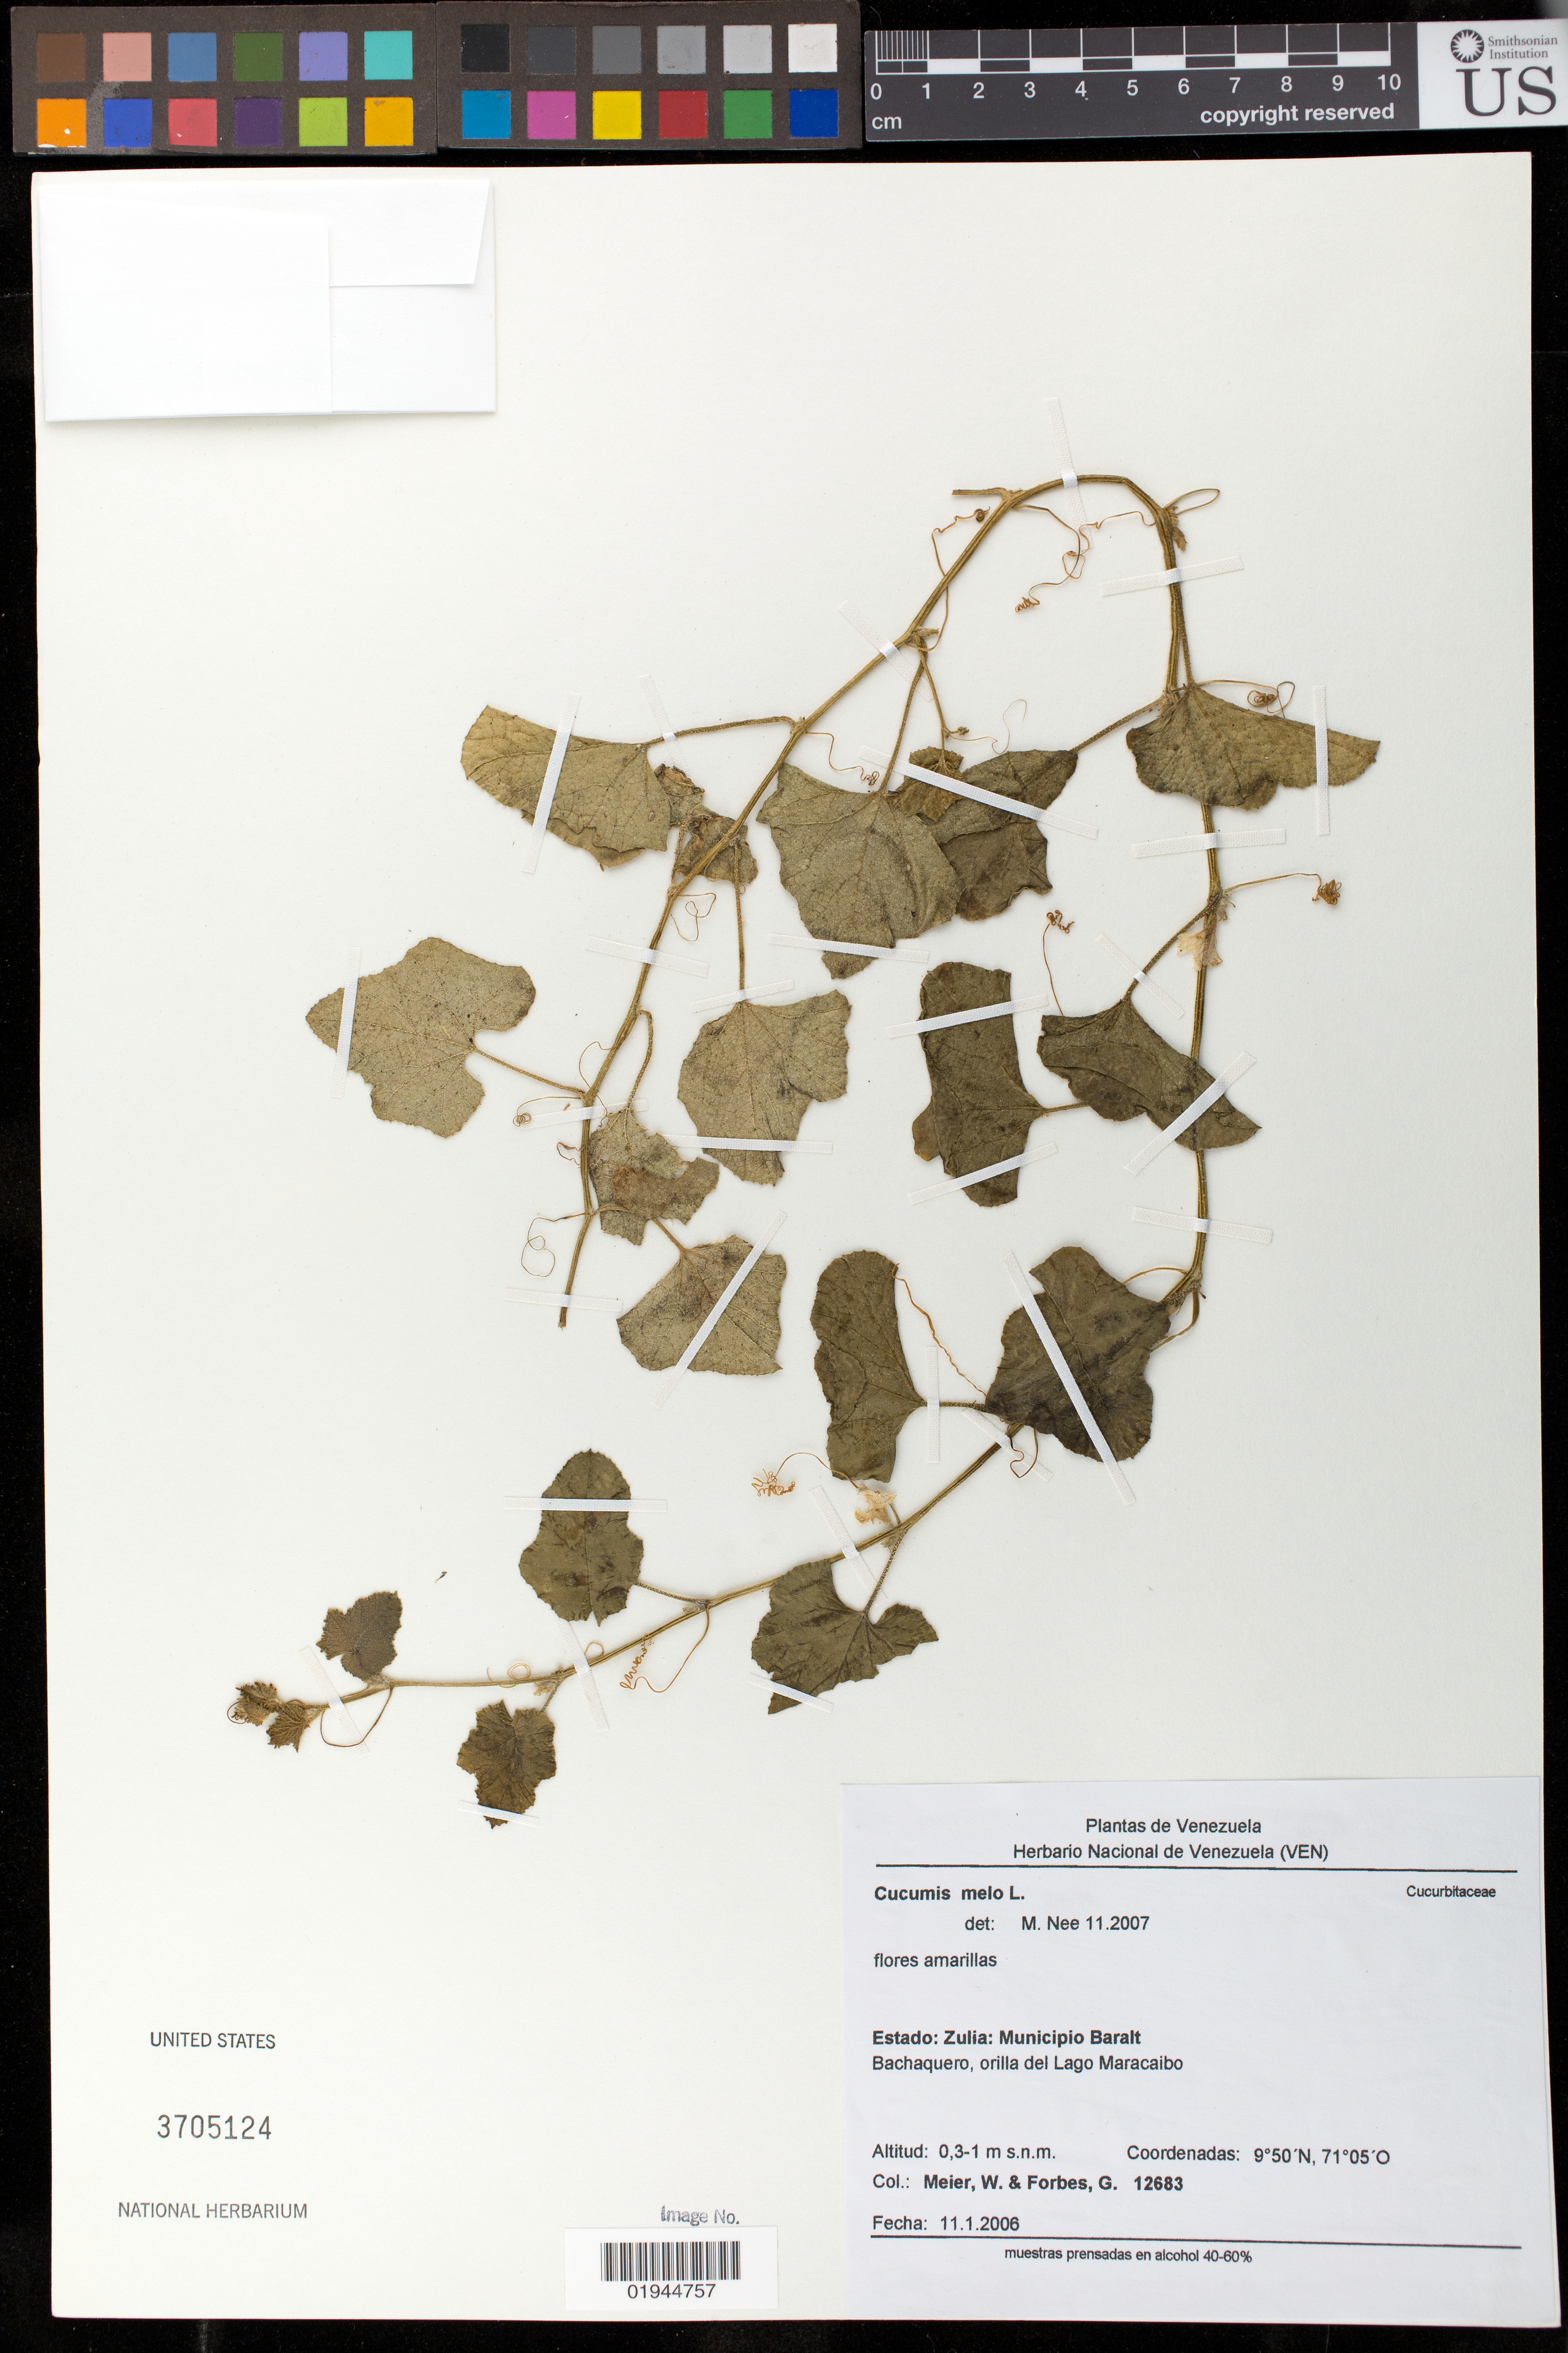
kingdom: Plantae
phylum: Tracheophyta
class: Magnoliopsida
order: Cucurbitales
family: Cucurbitaceae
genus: Cucumis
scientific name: Cucumis melo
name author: L.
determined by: Nee, Michael H.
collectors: W. Meier & G. Forbes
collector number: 12683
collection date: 2006-01-11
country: Venezuela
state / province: Zulia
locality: Municipio Baralt. Bachaquero, orilla del Lago Maracaibo.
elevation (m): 0.3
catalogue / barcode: US 3705124